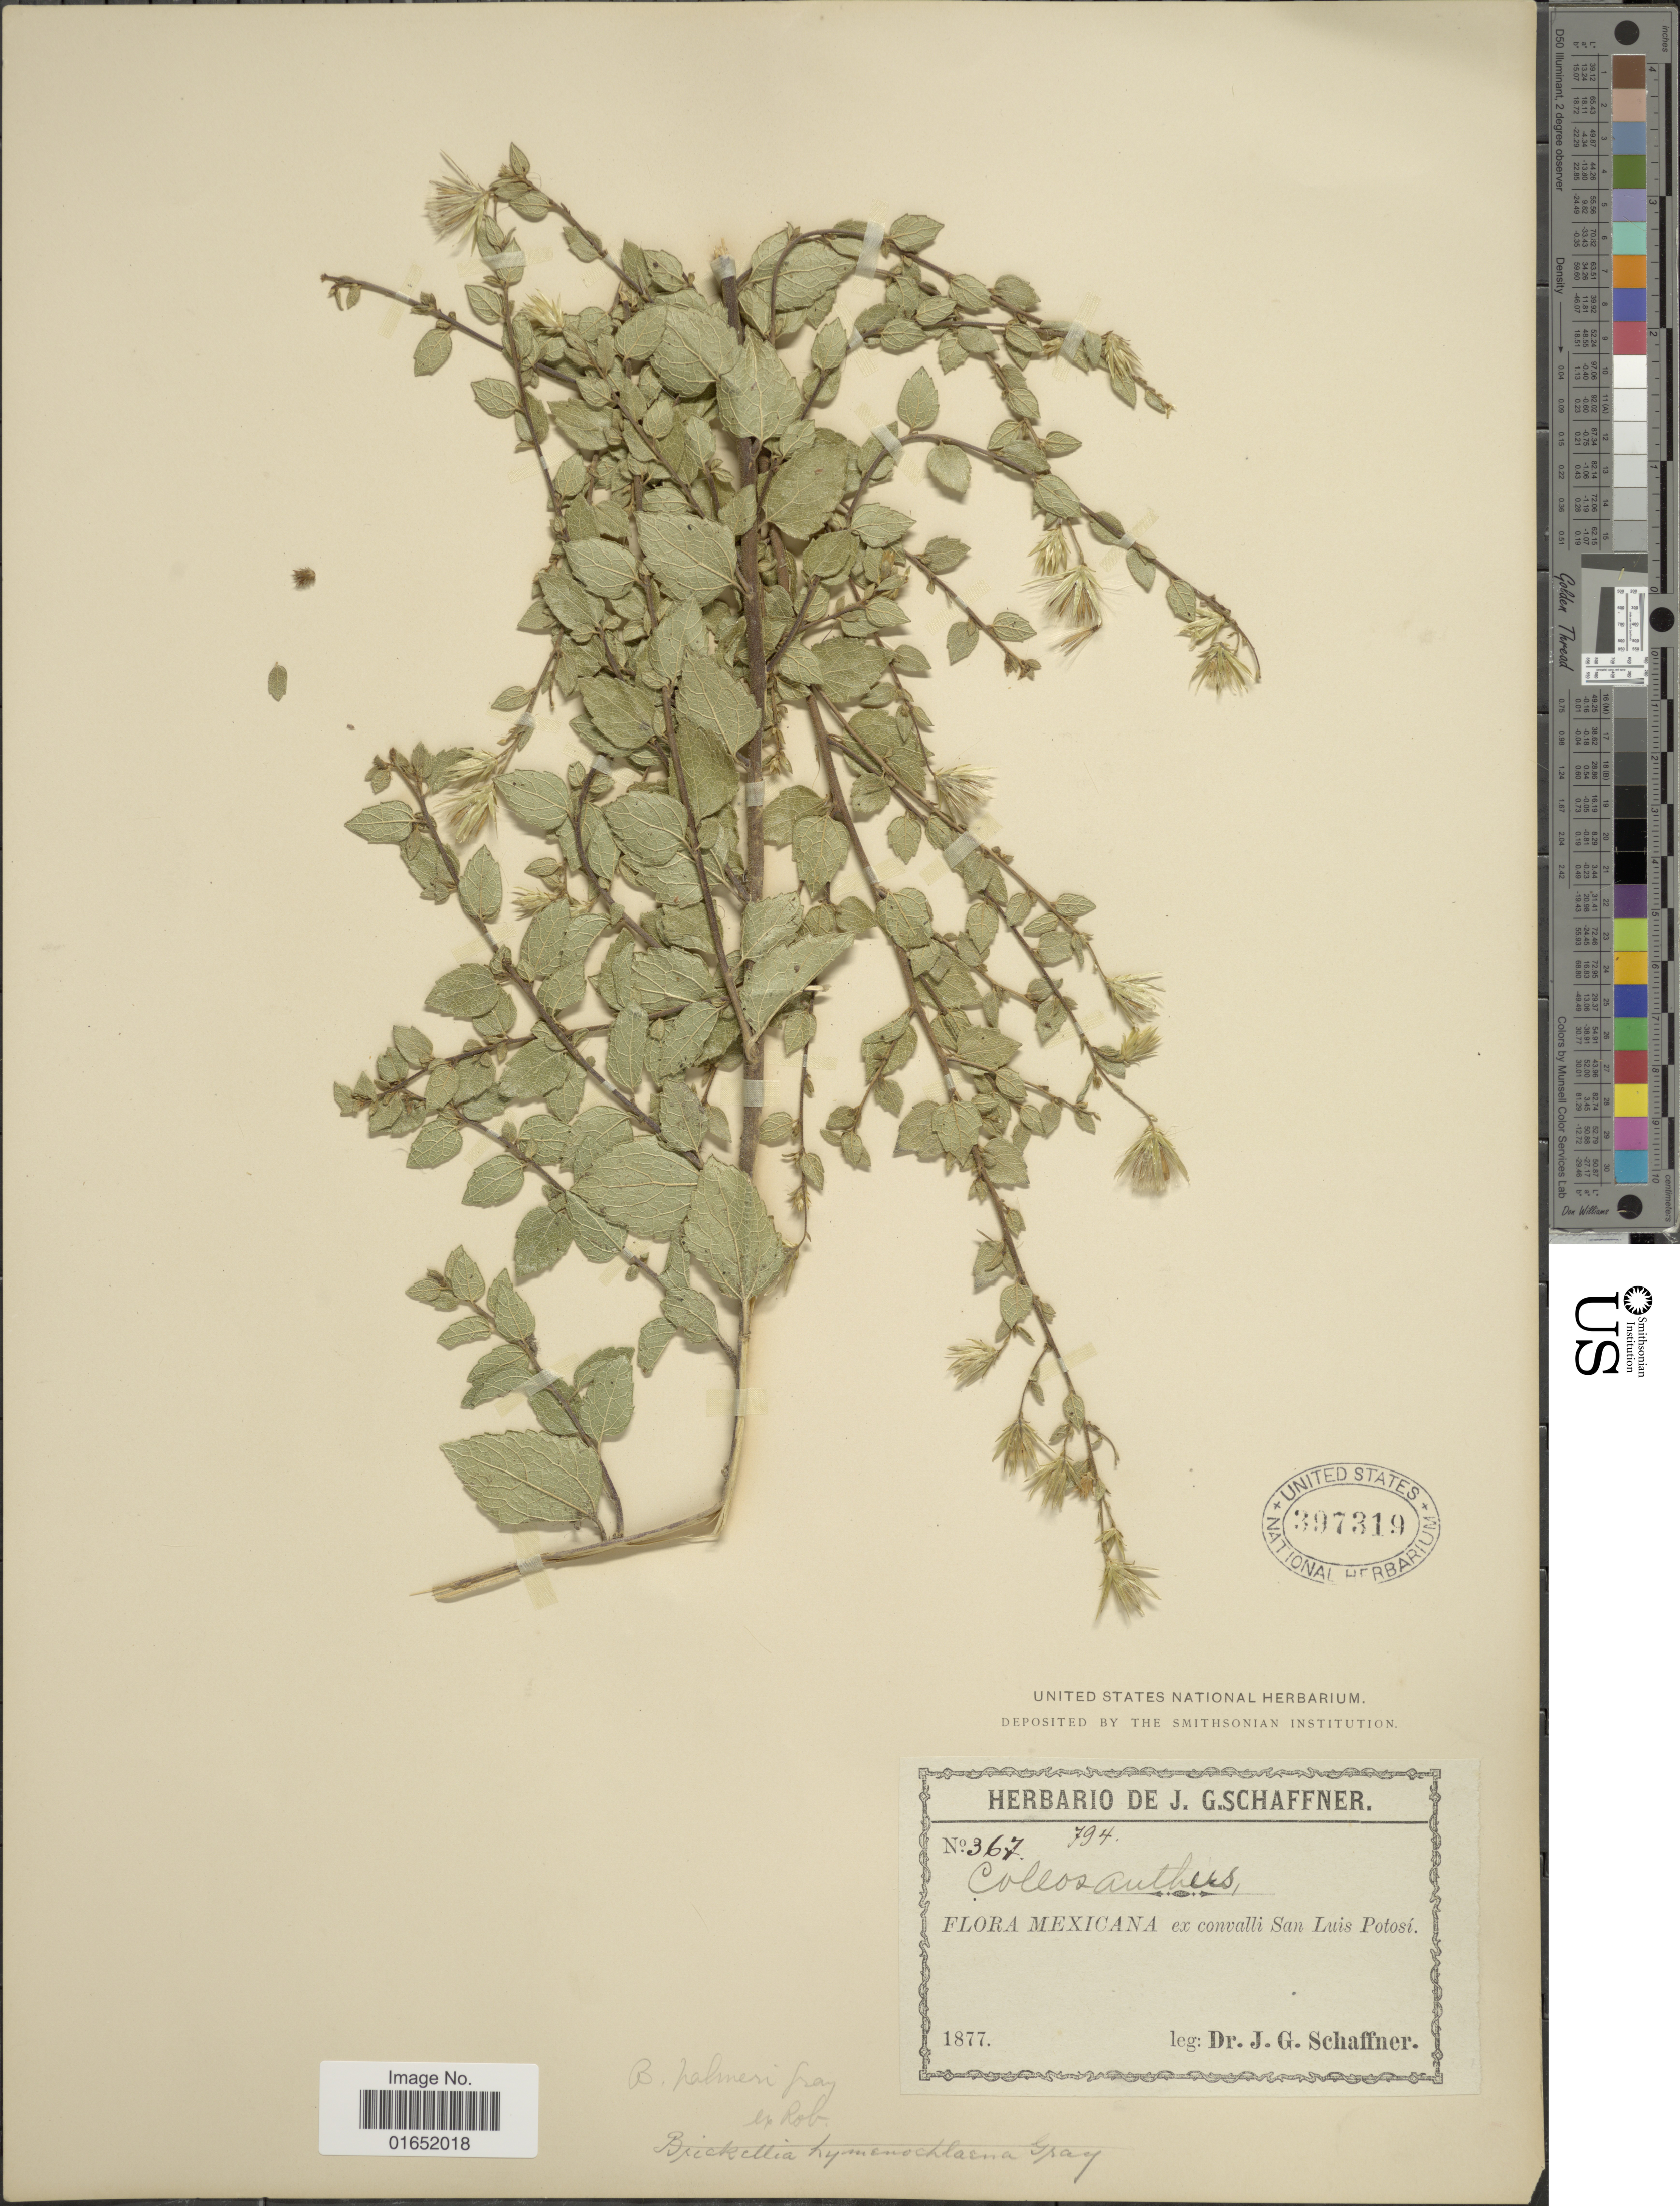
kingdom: Plantae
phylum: Tracheophyta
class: Magnoliopsida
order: Asterales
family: Asteraceae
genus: Brickellia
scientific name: Brickellia palmeri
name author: A. Gray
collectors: J. G. Schaffner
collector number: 367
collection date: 1877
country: Mexico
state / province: San Luis Potosí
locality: Ex convalli San Luis Potosi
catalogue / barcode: US 397319